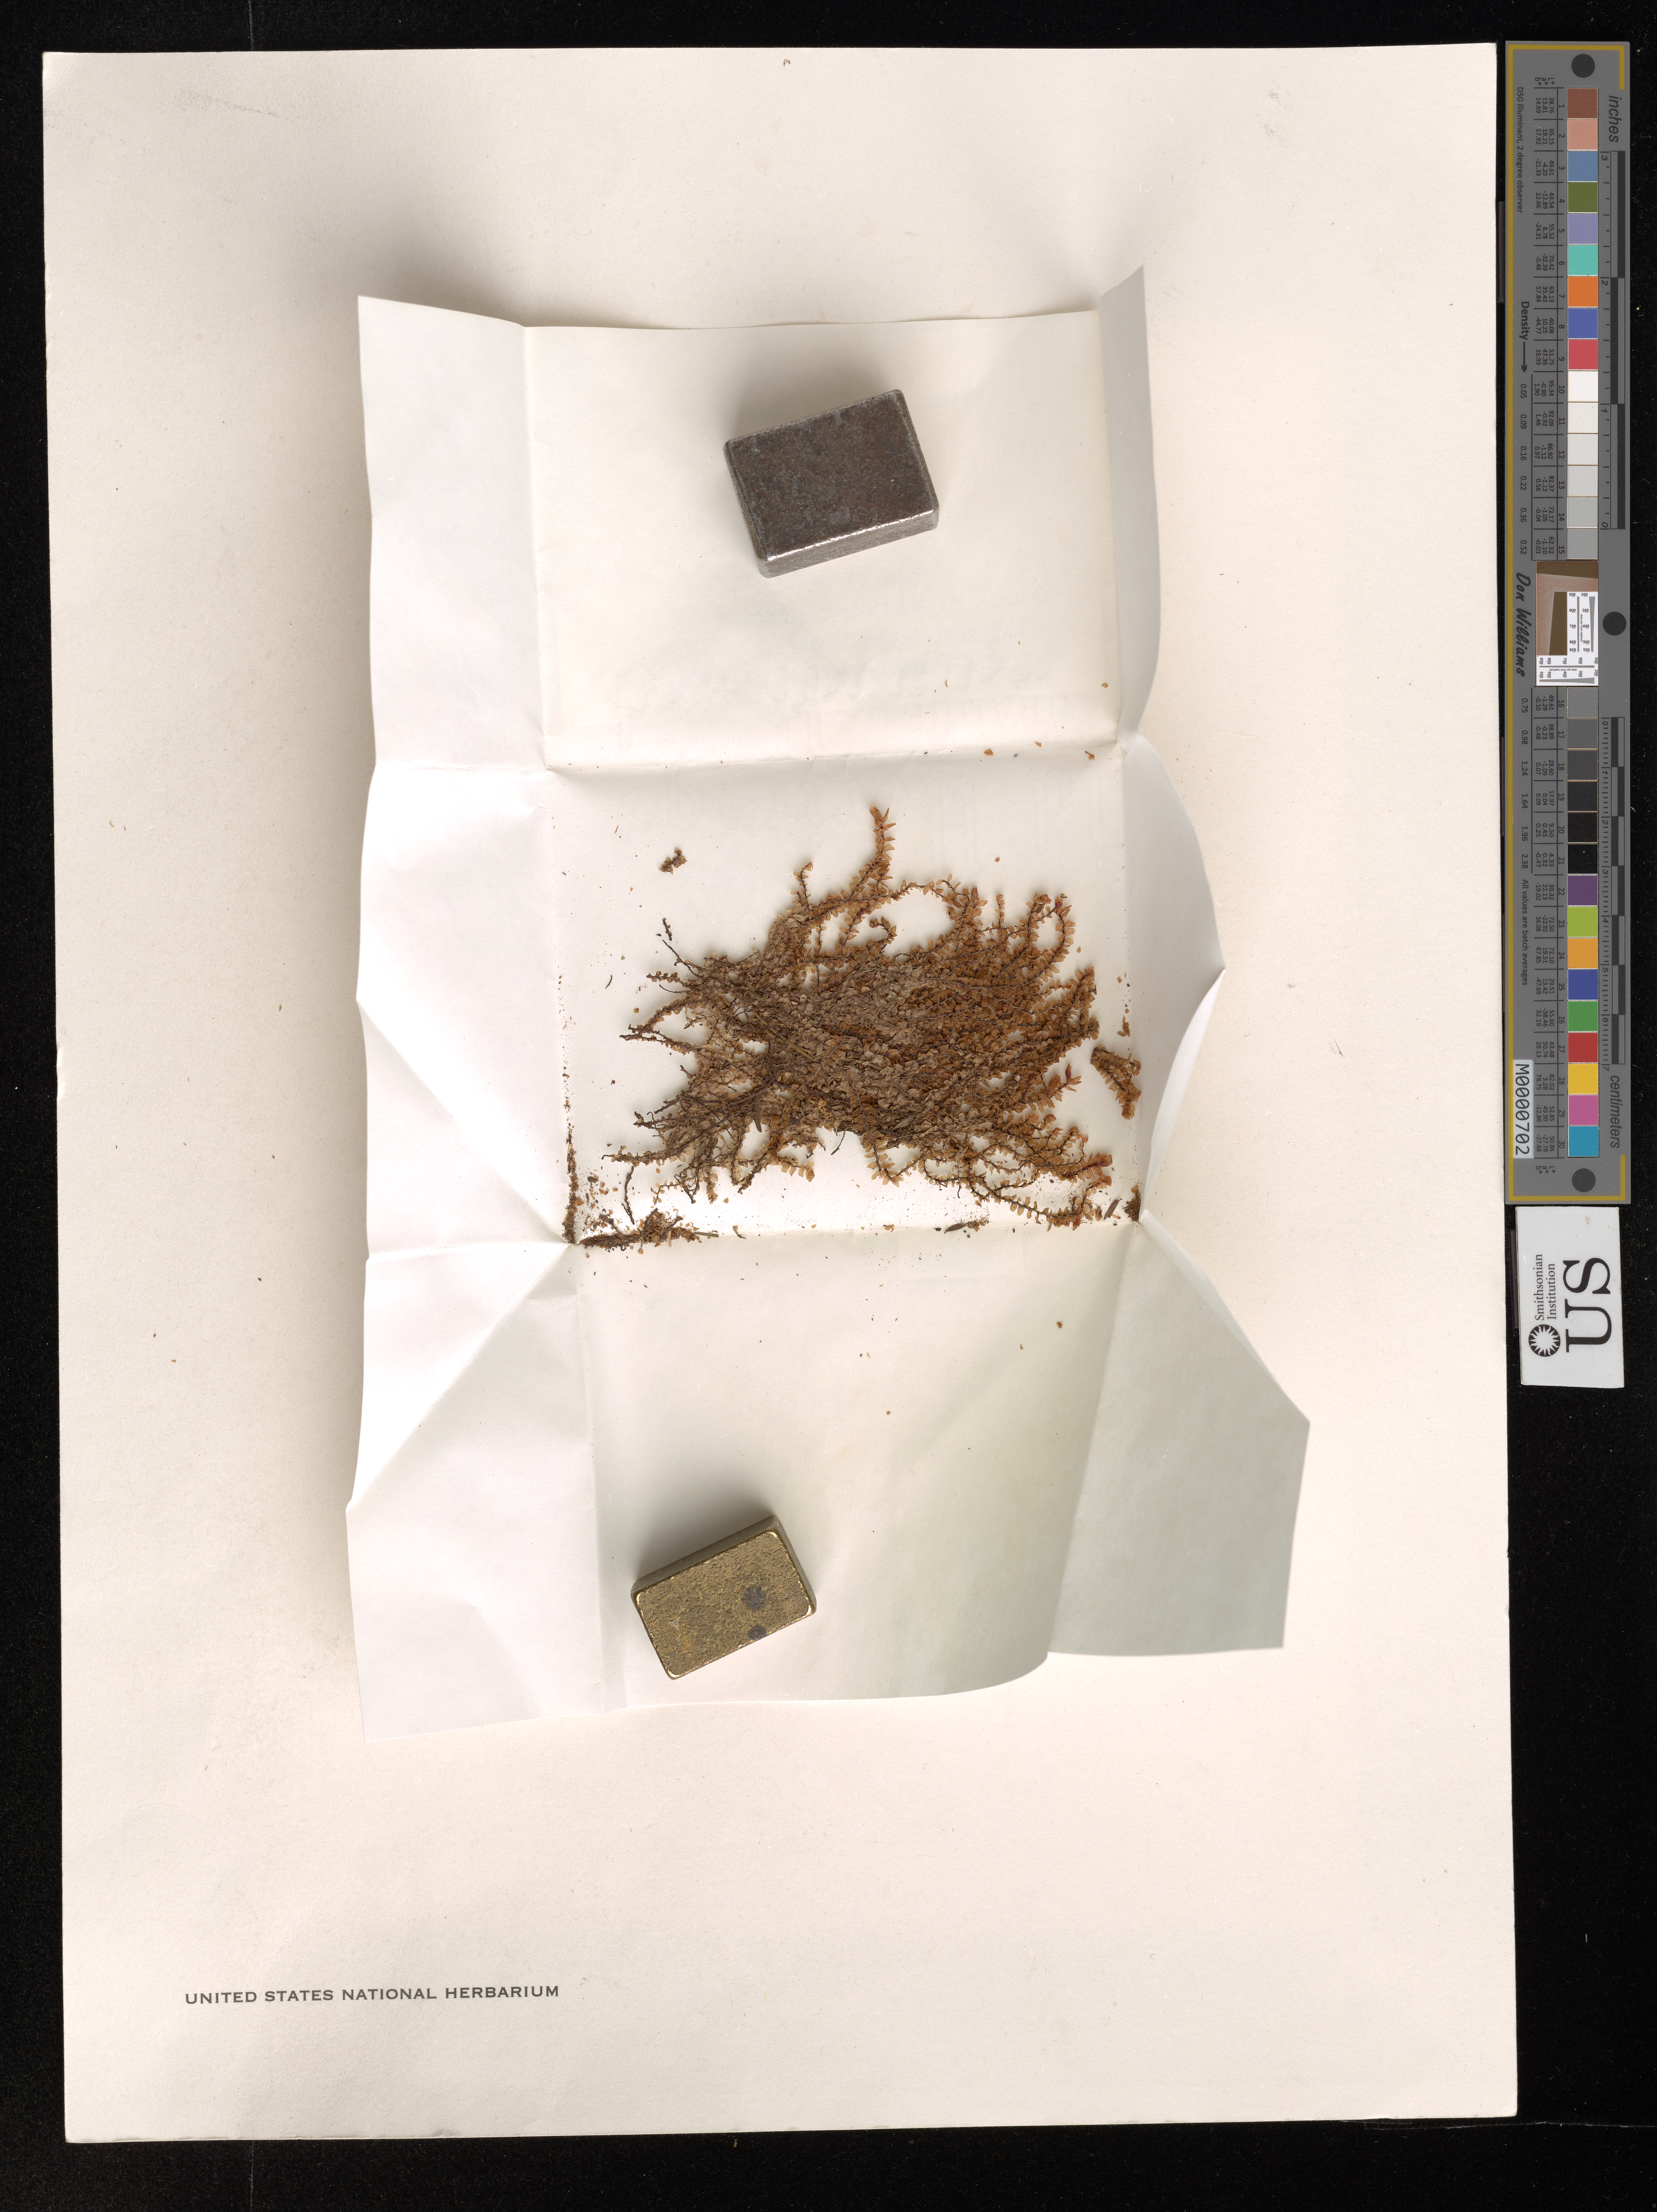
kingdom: Plantae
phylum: Marchantiophyta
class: Jungermanniopsida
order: Jungermanniales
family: Scapaniaceae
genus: Scapania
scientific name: Scapania nemorosa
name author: (L.) Dumort.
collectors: M. Hicks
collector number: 10641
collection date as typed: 94 Mar. 1981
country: United States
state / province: North Carolina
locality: Over dripping rock cliff east of Highlands. Macon Co.